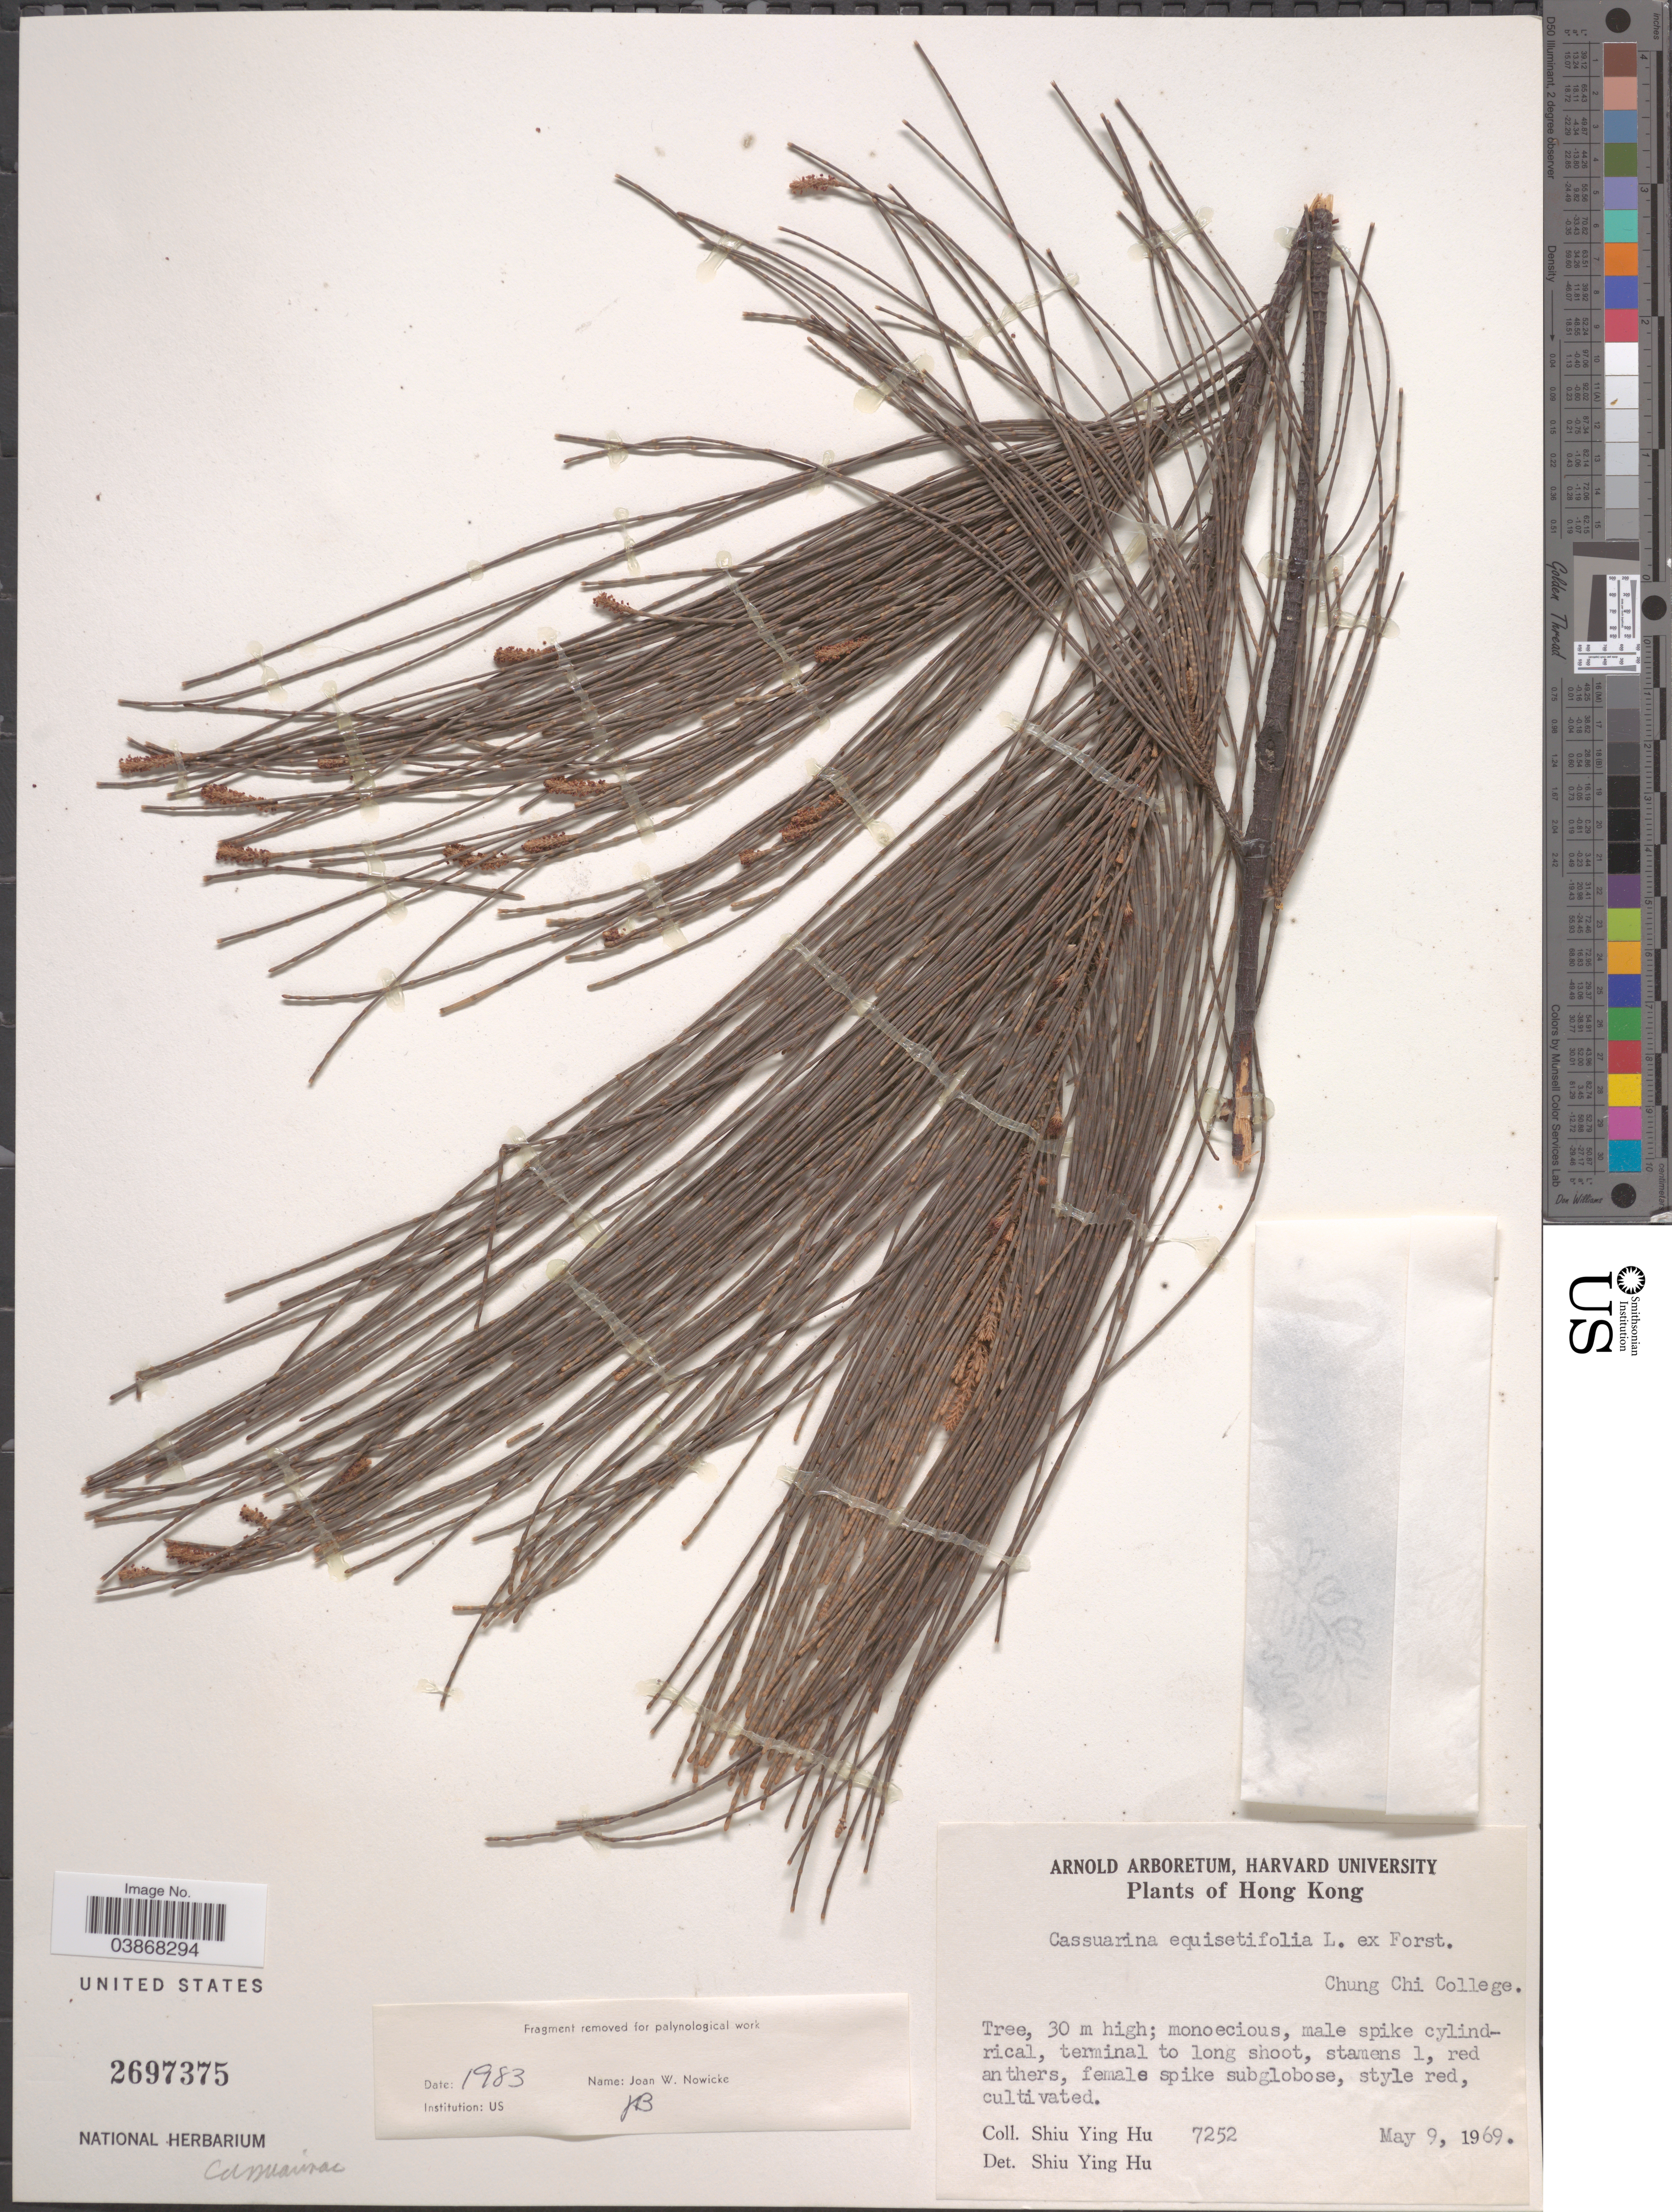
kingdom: Plantae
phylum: Tracheophyta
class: Magnoliopsida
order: Fagales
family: Casuarinaceae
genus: Casuarina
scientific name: Casuarina equisetifolia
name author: L.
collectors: S. Y. Hu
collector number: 7252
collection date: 1969-05-09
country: China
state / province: Hong Kong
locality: Chung Chi College.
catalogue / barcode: US 2697375